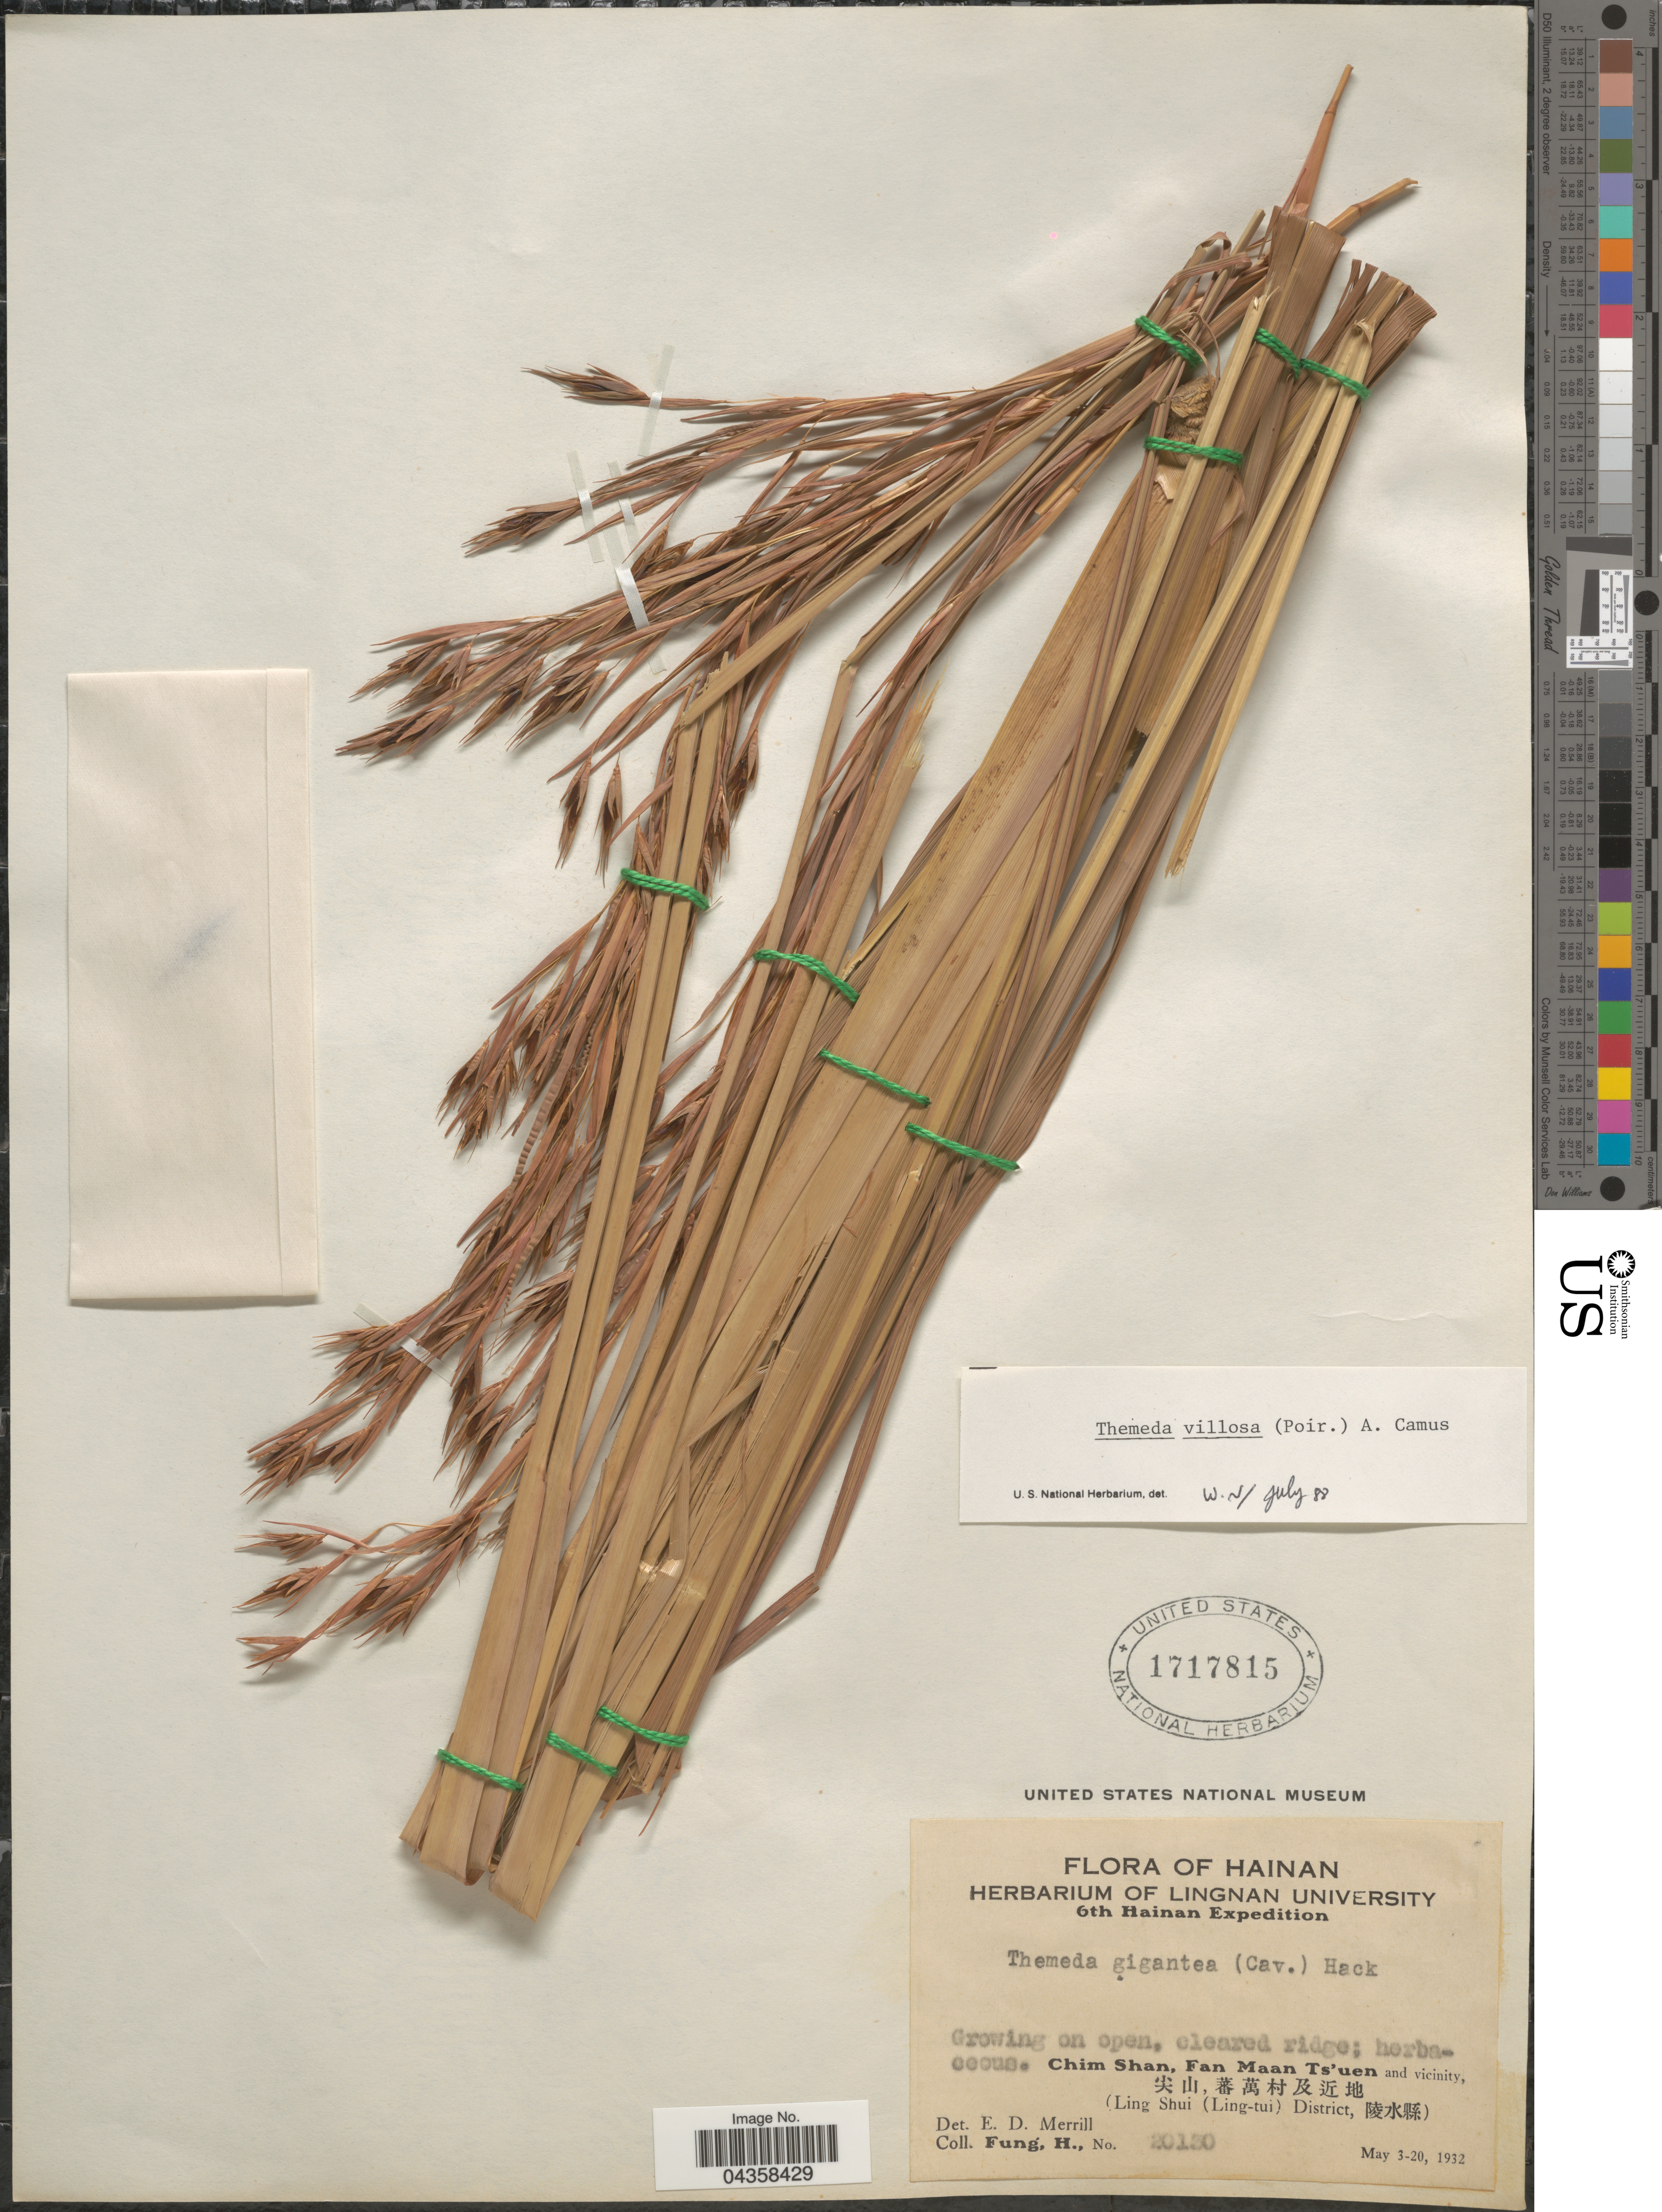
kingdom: Plantae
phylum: Tracheophyta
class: Liliopsida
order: Poales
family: Poaceae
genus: Themeda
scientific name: Themeda villosa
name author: (Lam.) A. Camus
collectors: H. Fung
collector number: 20130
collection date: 1932-05-03/1932-05-20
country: China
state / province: Hainan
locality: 6th Hainan E[Foreign script]pedition. On open, cleared ridge. Chim Shan, Fan Maan Ts'uen and vicinity, [Foreign script] (Ling Shui (Ling-tui) District, [Foreign script]).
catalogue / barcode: US 1717815